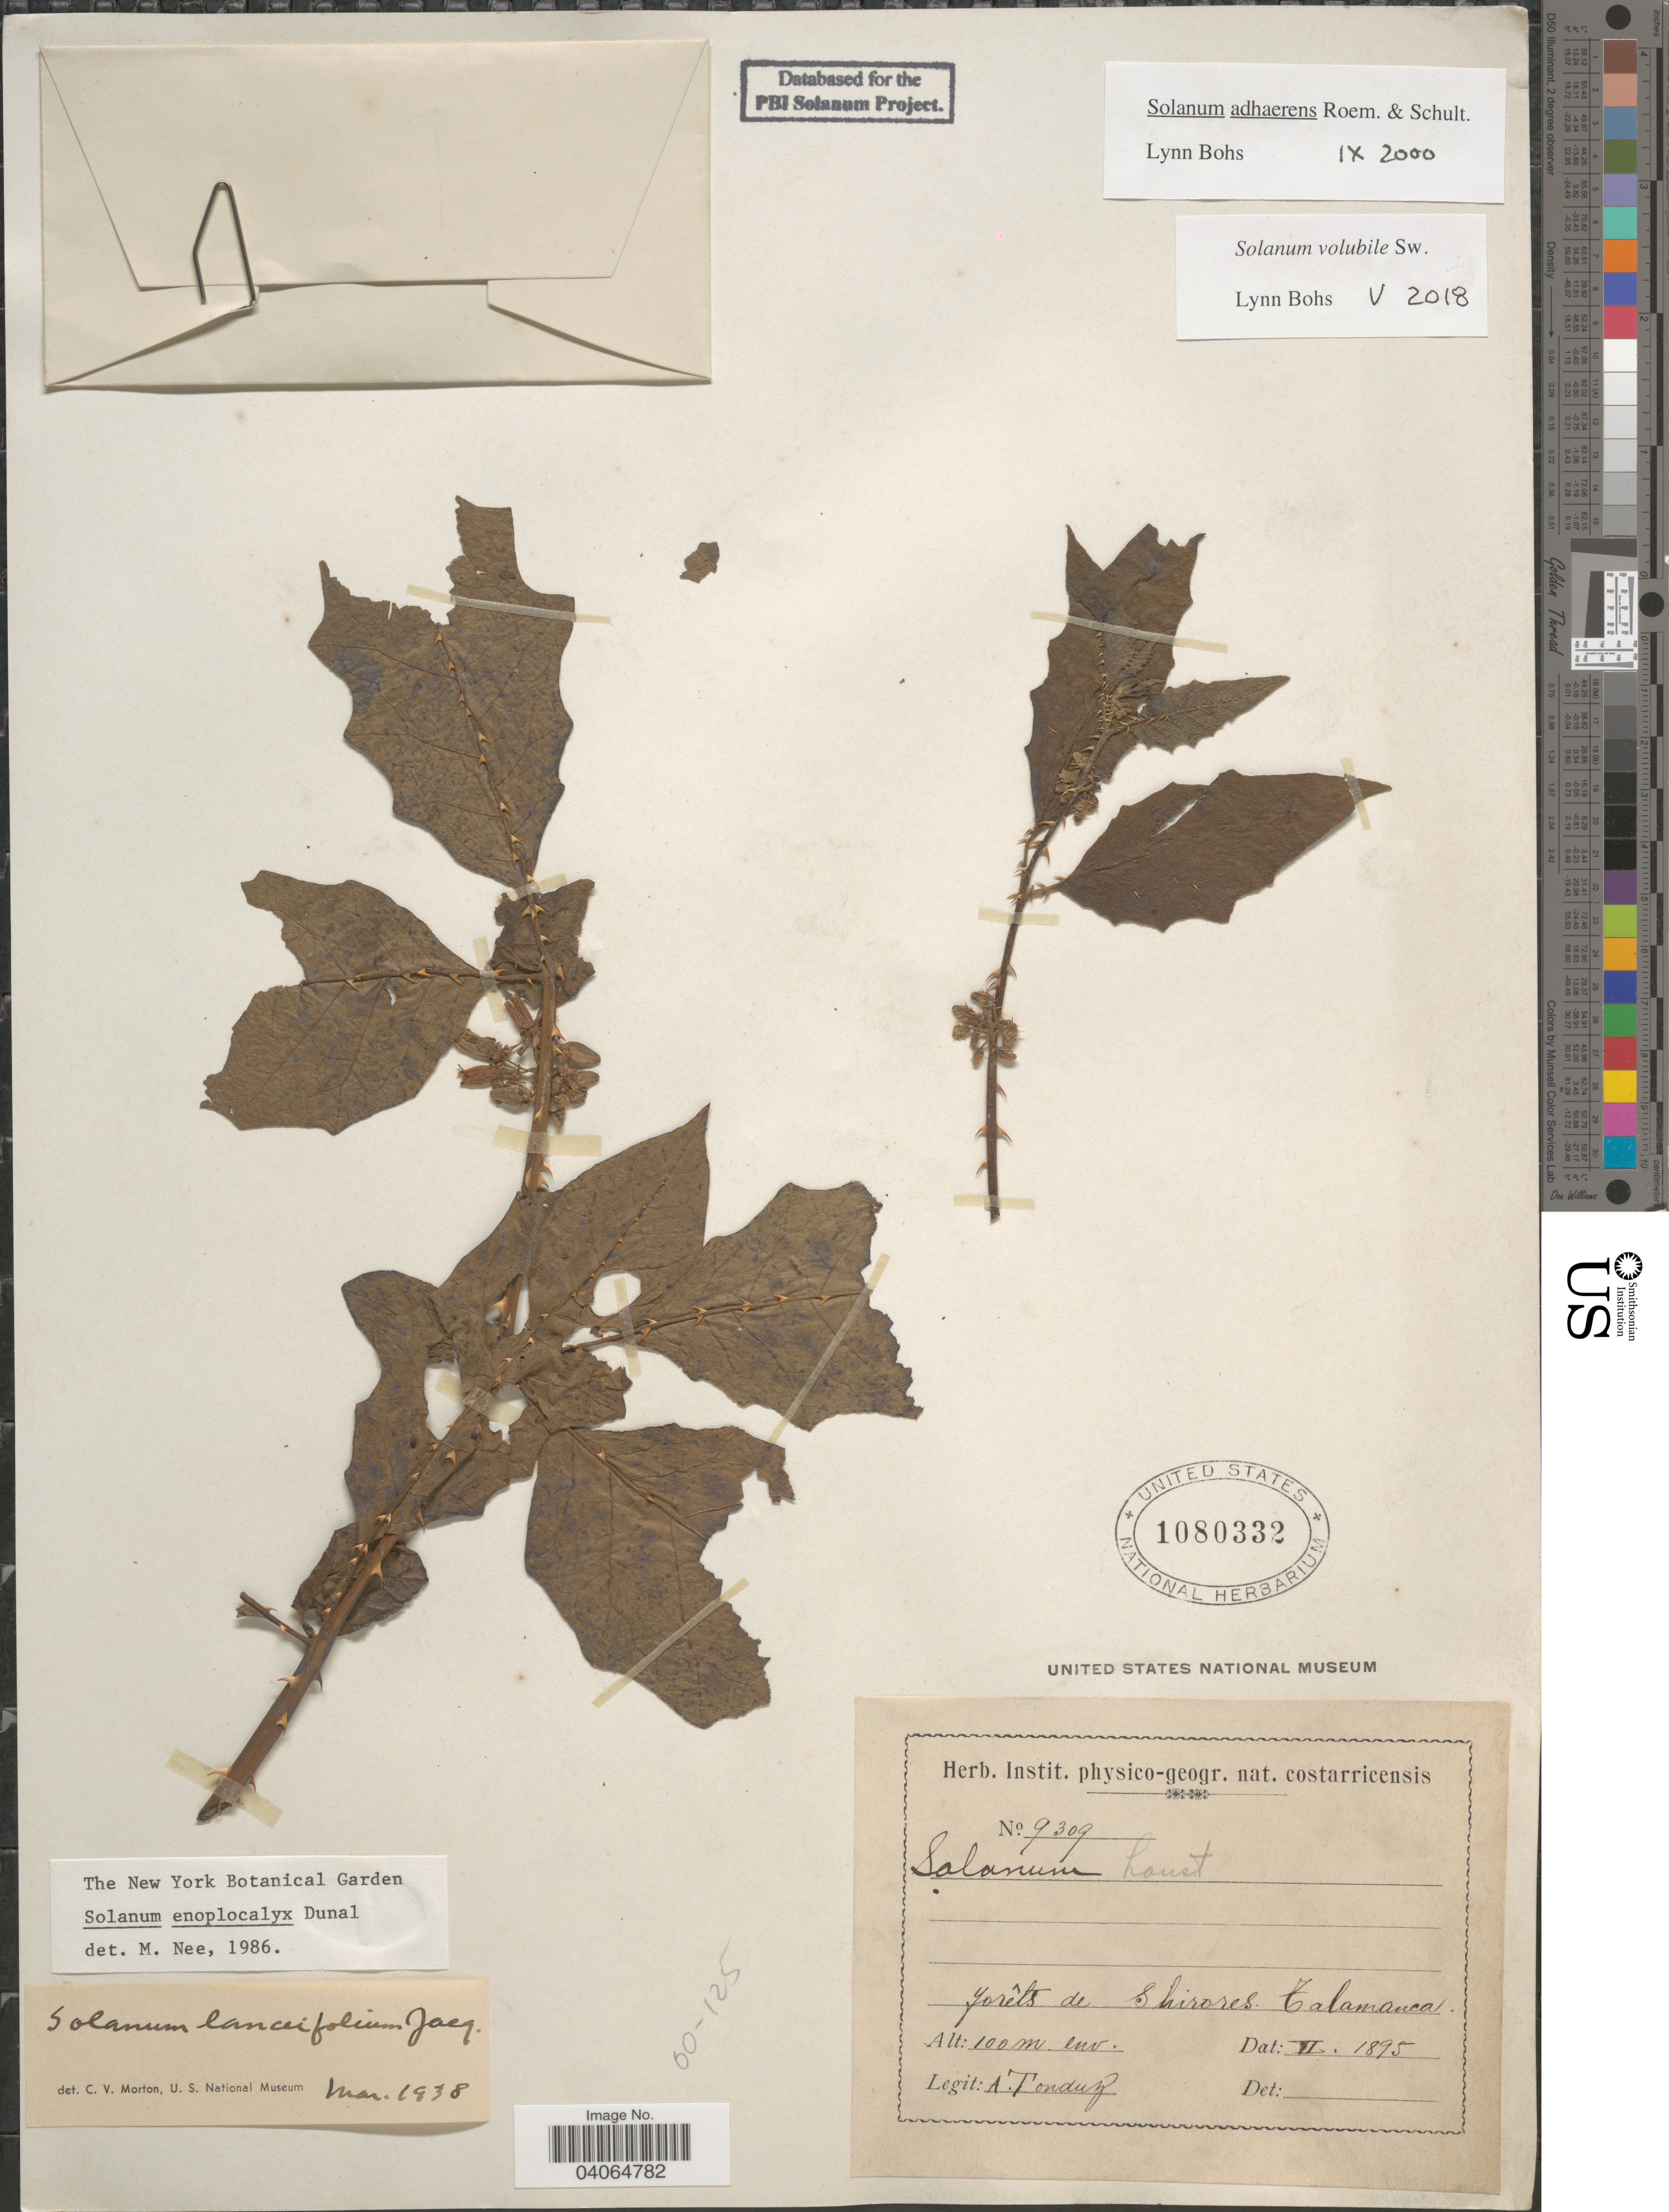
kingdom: Plantae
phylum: Tracheophyta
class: Magnoliopsida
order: Solanales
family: Solanaceae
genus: Solanum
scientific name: Solanum volubile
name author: Sw.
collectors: A. Tonduz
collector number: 9309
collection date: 1895-02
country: Costa Rica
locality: Forêts de Shirores Talamanca.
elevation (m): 100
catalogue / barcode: US 1080332